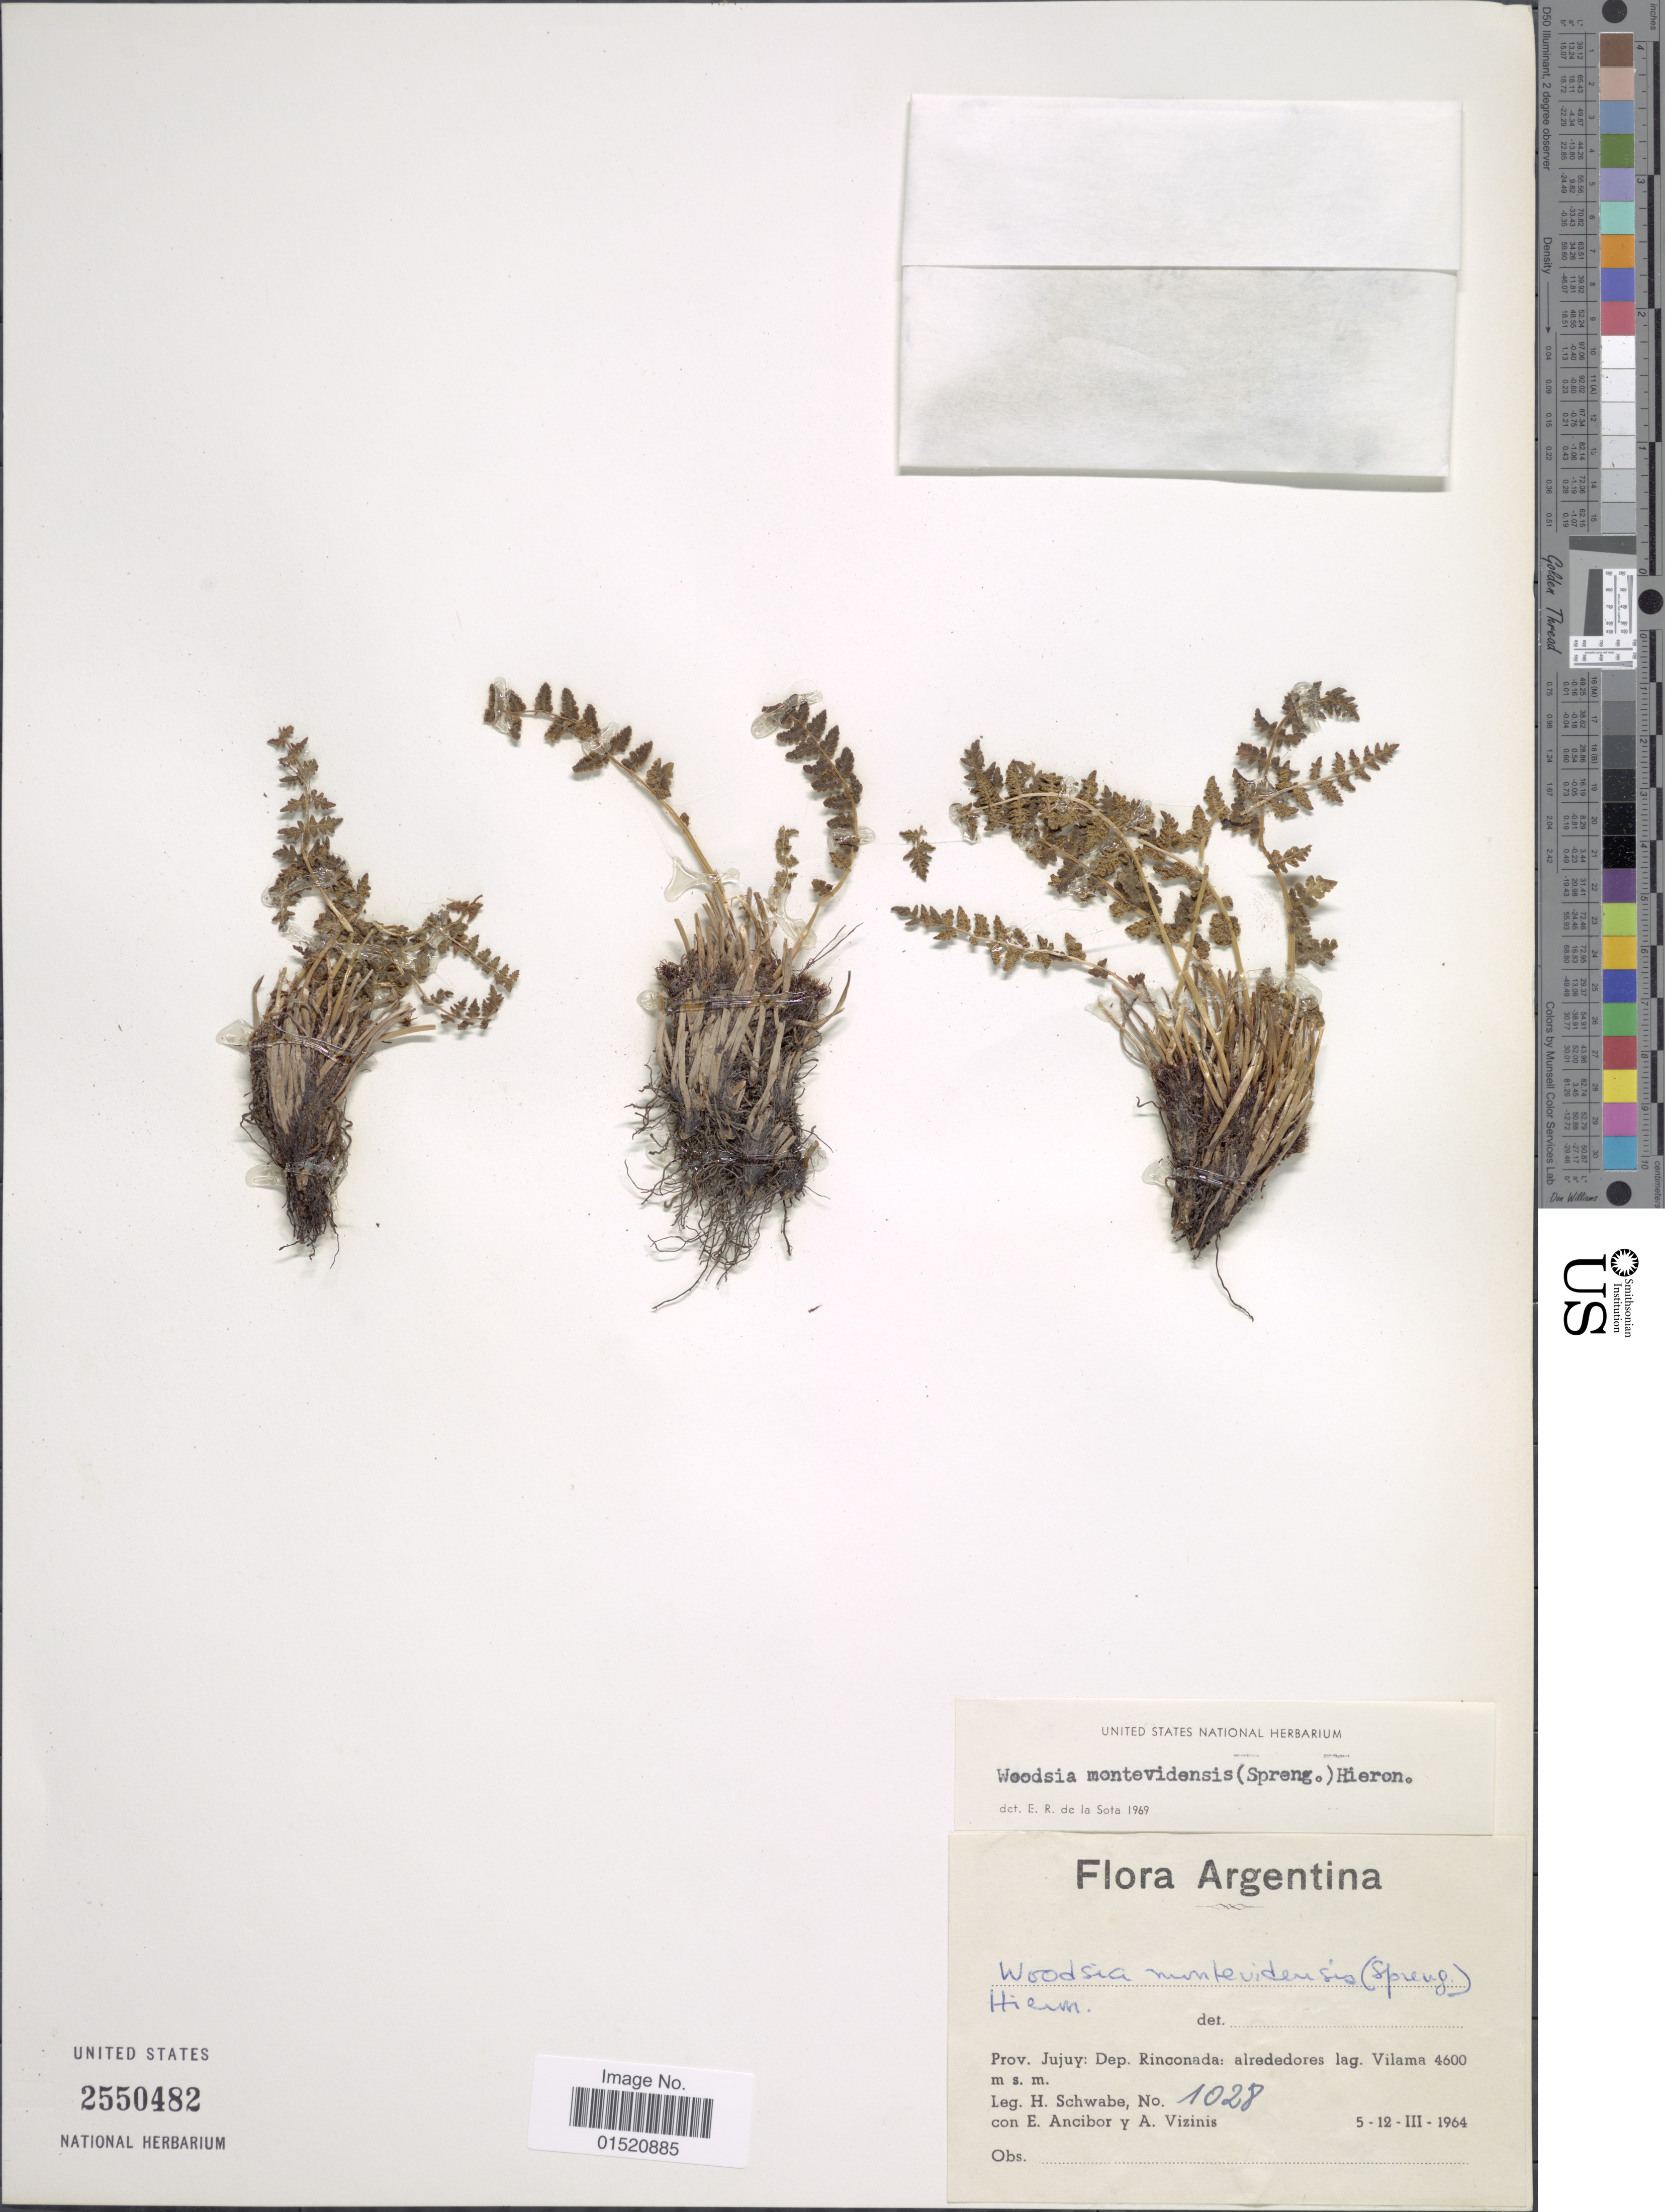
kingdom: Plantae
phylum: Tracheophyta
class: Polypodiopsida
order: Polypodiales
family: Woodsiaceae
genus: Woodsia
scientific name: Woodsia montevidensis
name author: (Spreng.) Hieron.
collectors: H. Schwabe, E. Ancibor & A. Vizinis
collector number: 1025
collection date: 1964-03-05/1964-03-12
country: Argentina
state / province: Jujuy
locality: Dep. Rinconada: alrededores lag. Vilama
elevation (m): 4600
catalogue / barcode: US 2550482